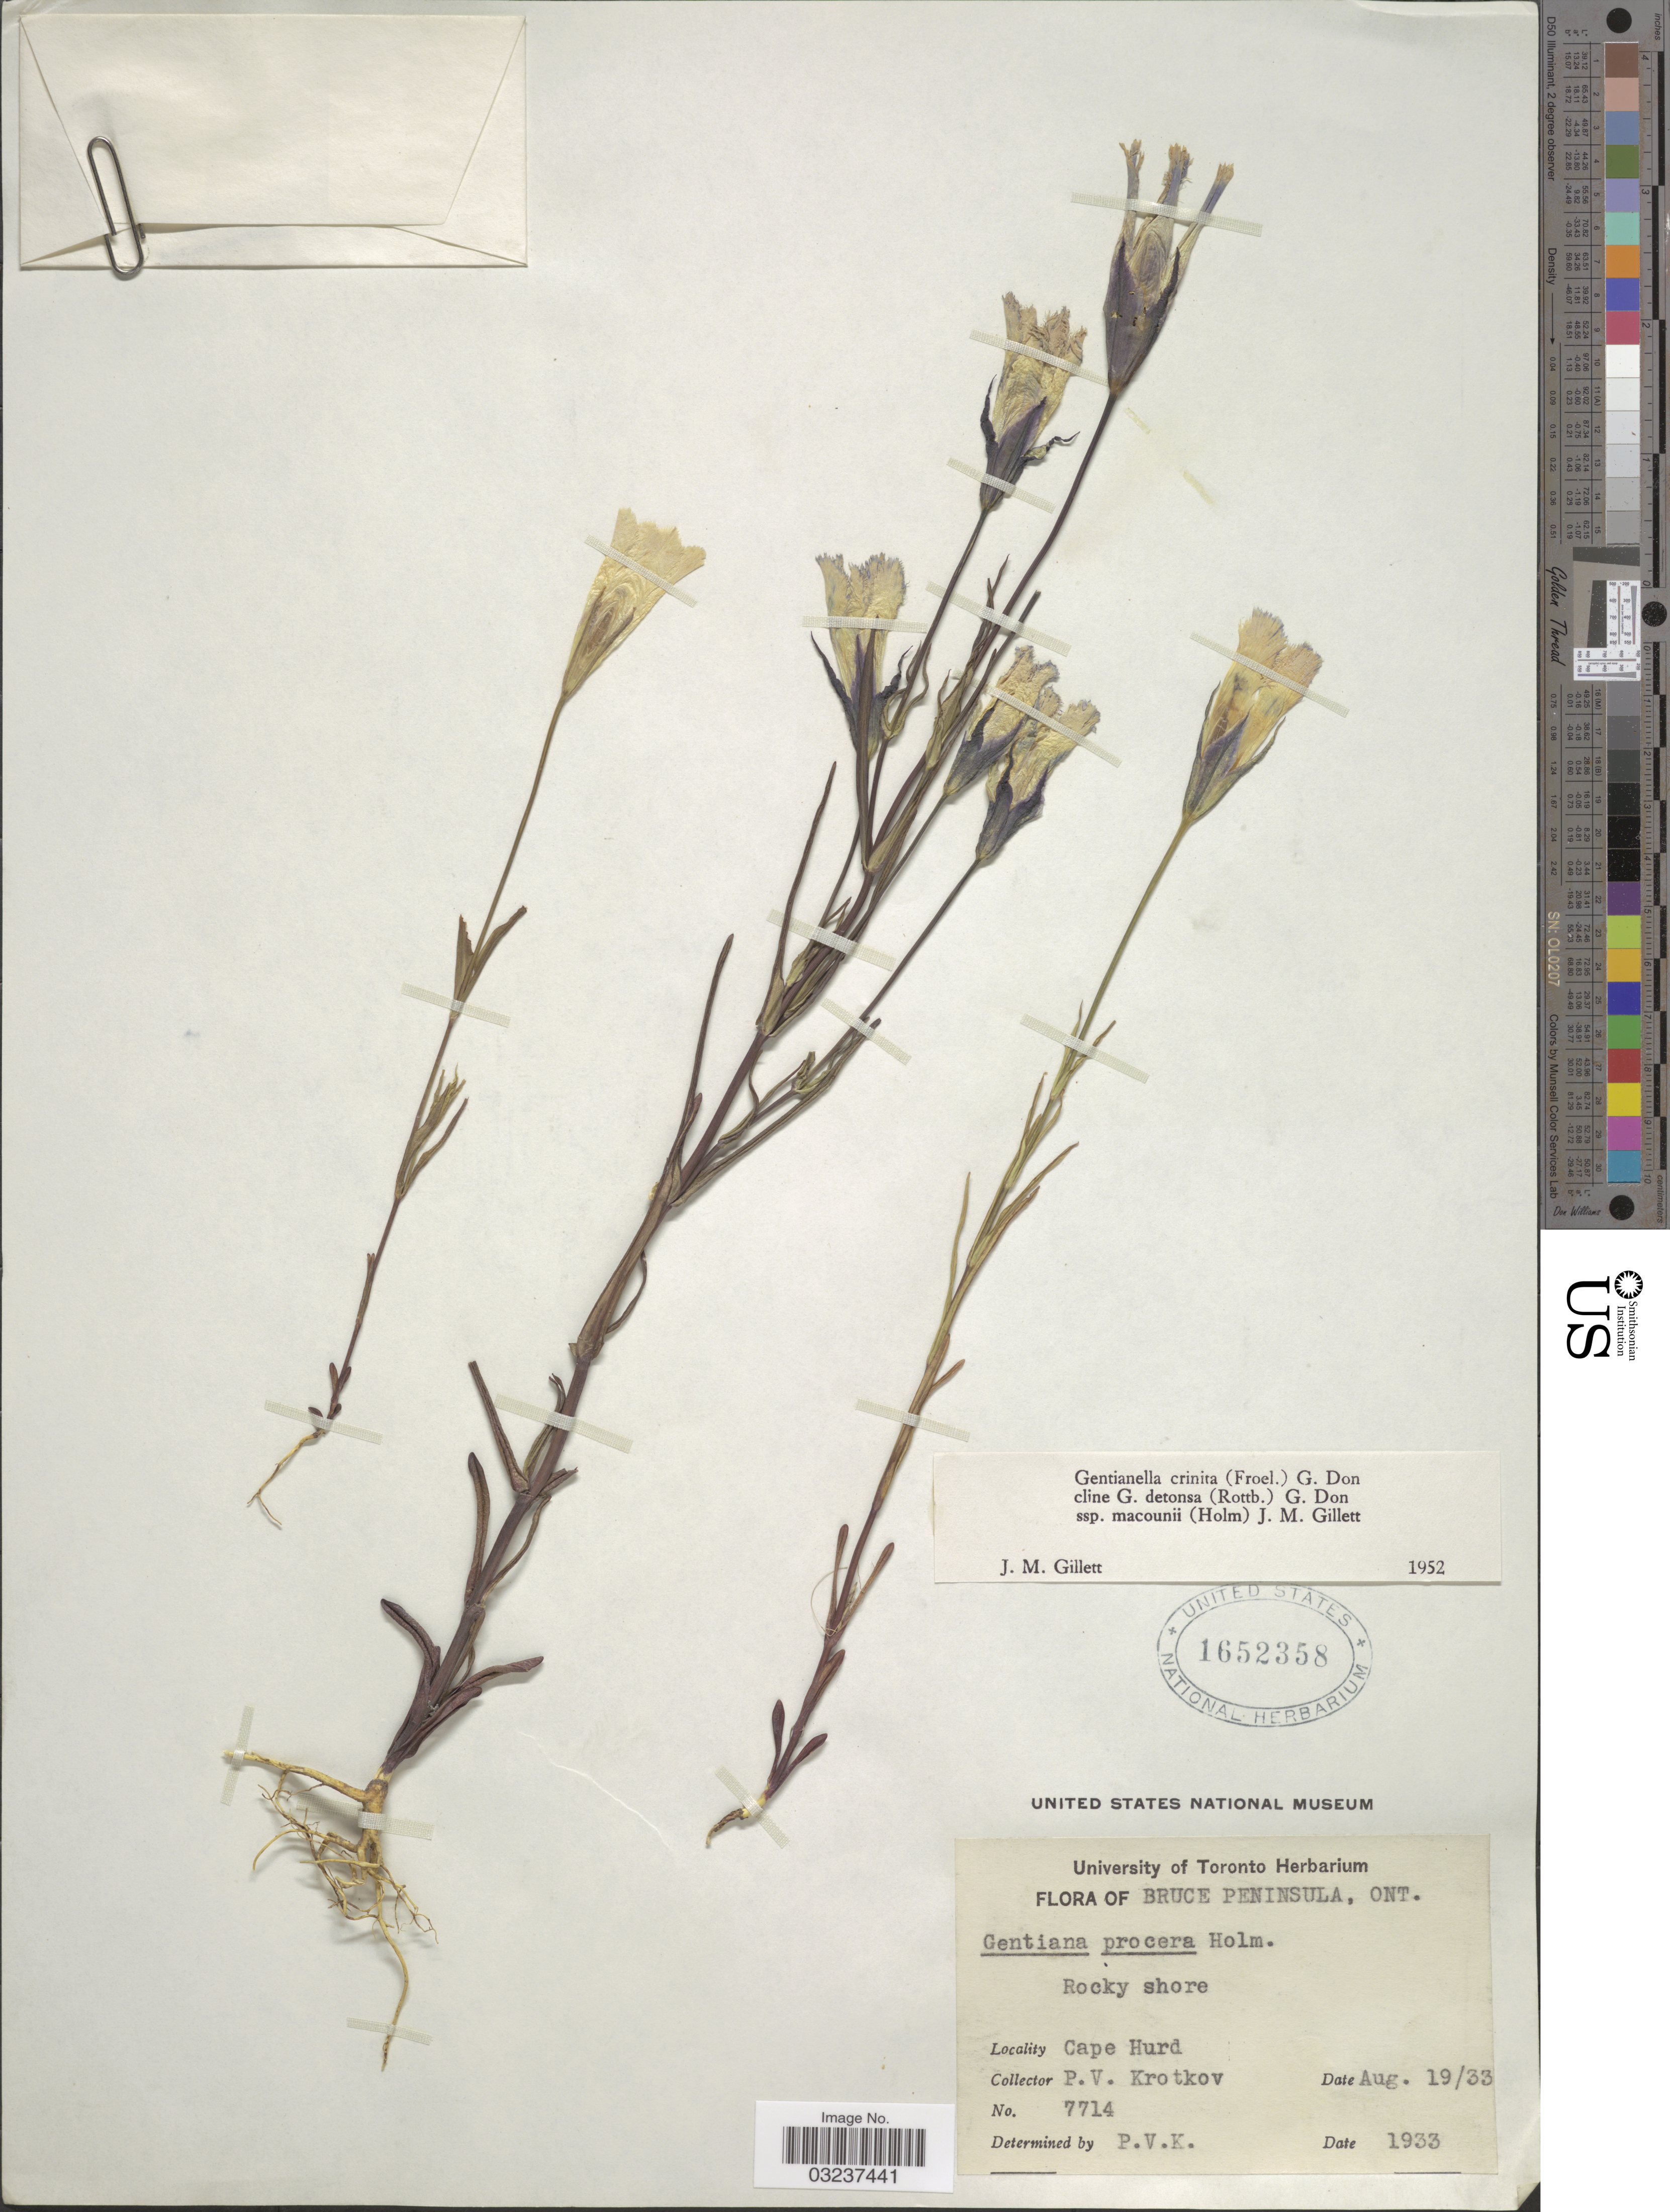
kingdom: Plantae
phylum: Tracheophyta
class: Magnoliopsida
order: Gentianales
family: Gentianaceae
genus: Gentianella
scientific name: Gentianella crinita subsp. macounii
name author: (Holm) J.M. Gillett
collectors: P. V. Krotkov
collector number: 7714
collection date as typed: Transcribed d/m/y: 19/8/33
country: Canada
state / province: Ontario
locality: Bruce Peninsula, Ont. Cape Hurd.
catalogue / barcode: US 1652358